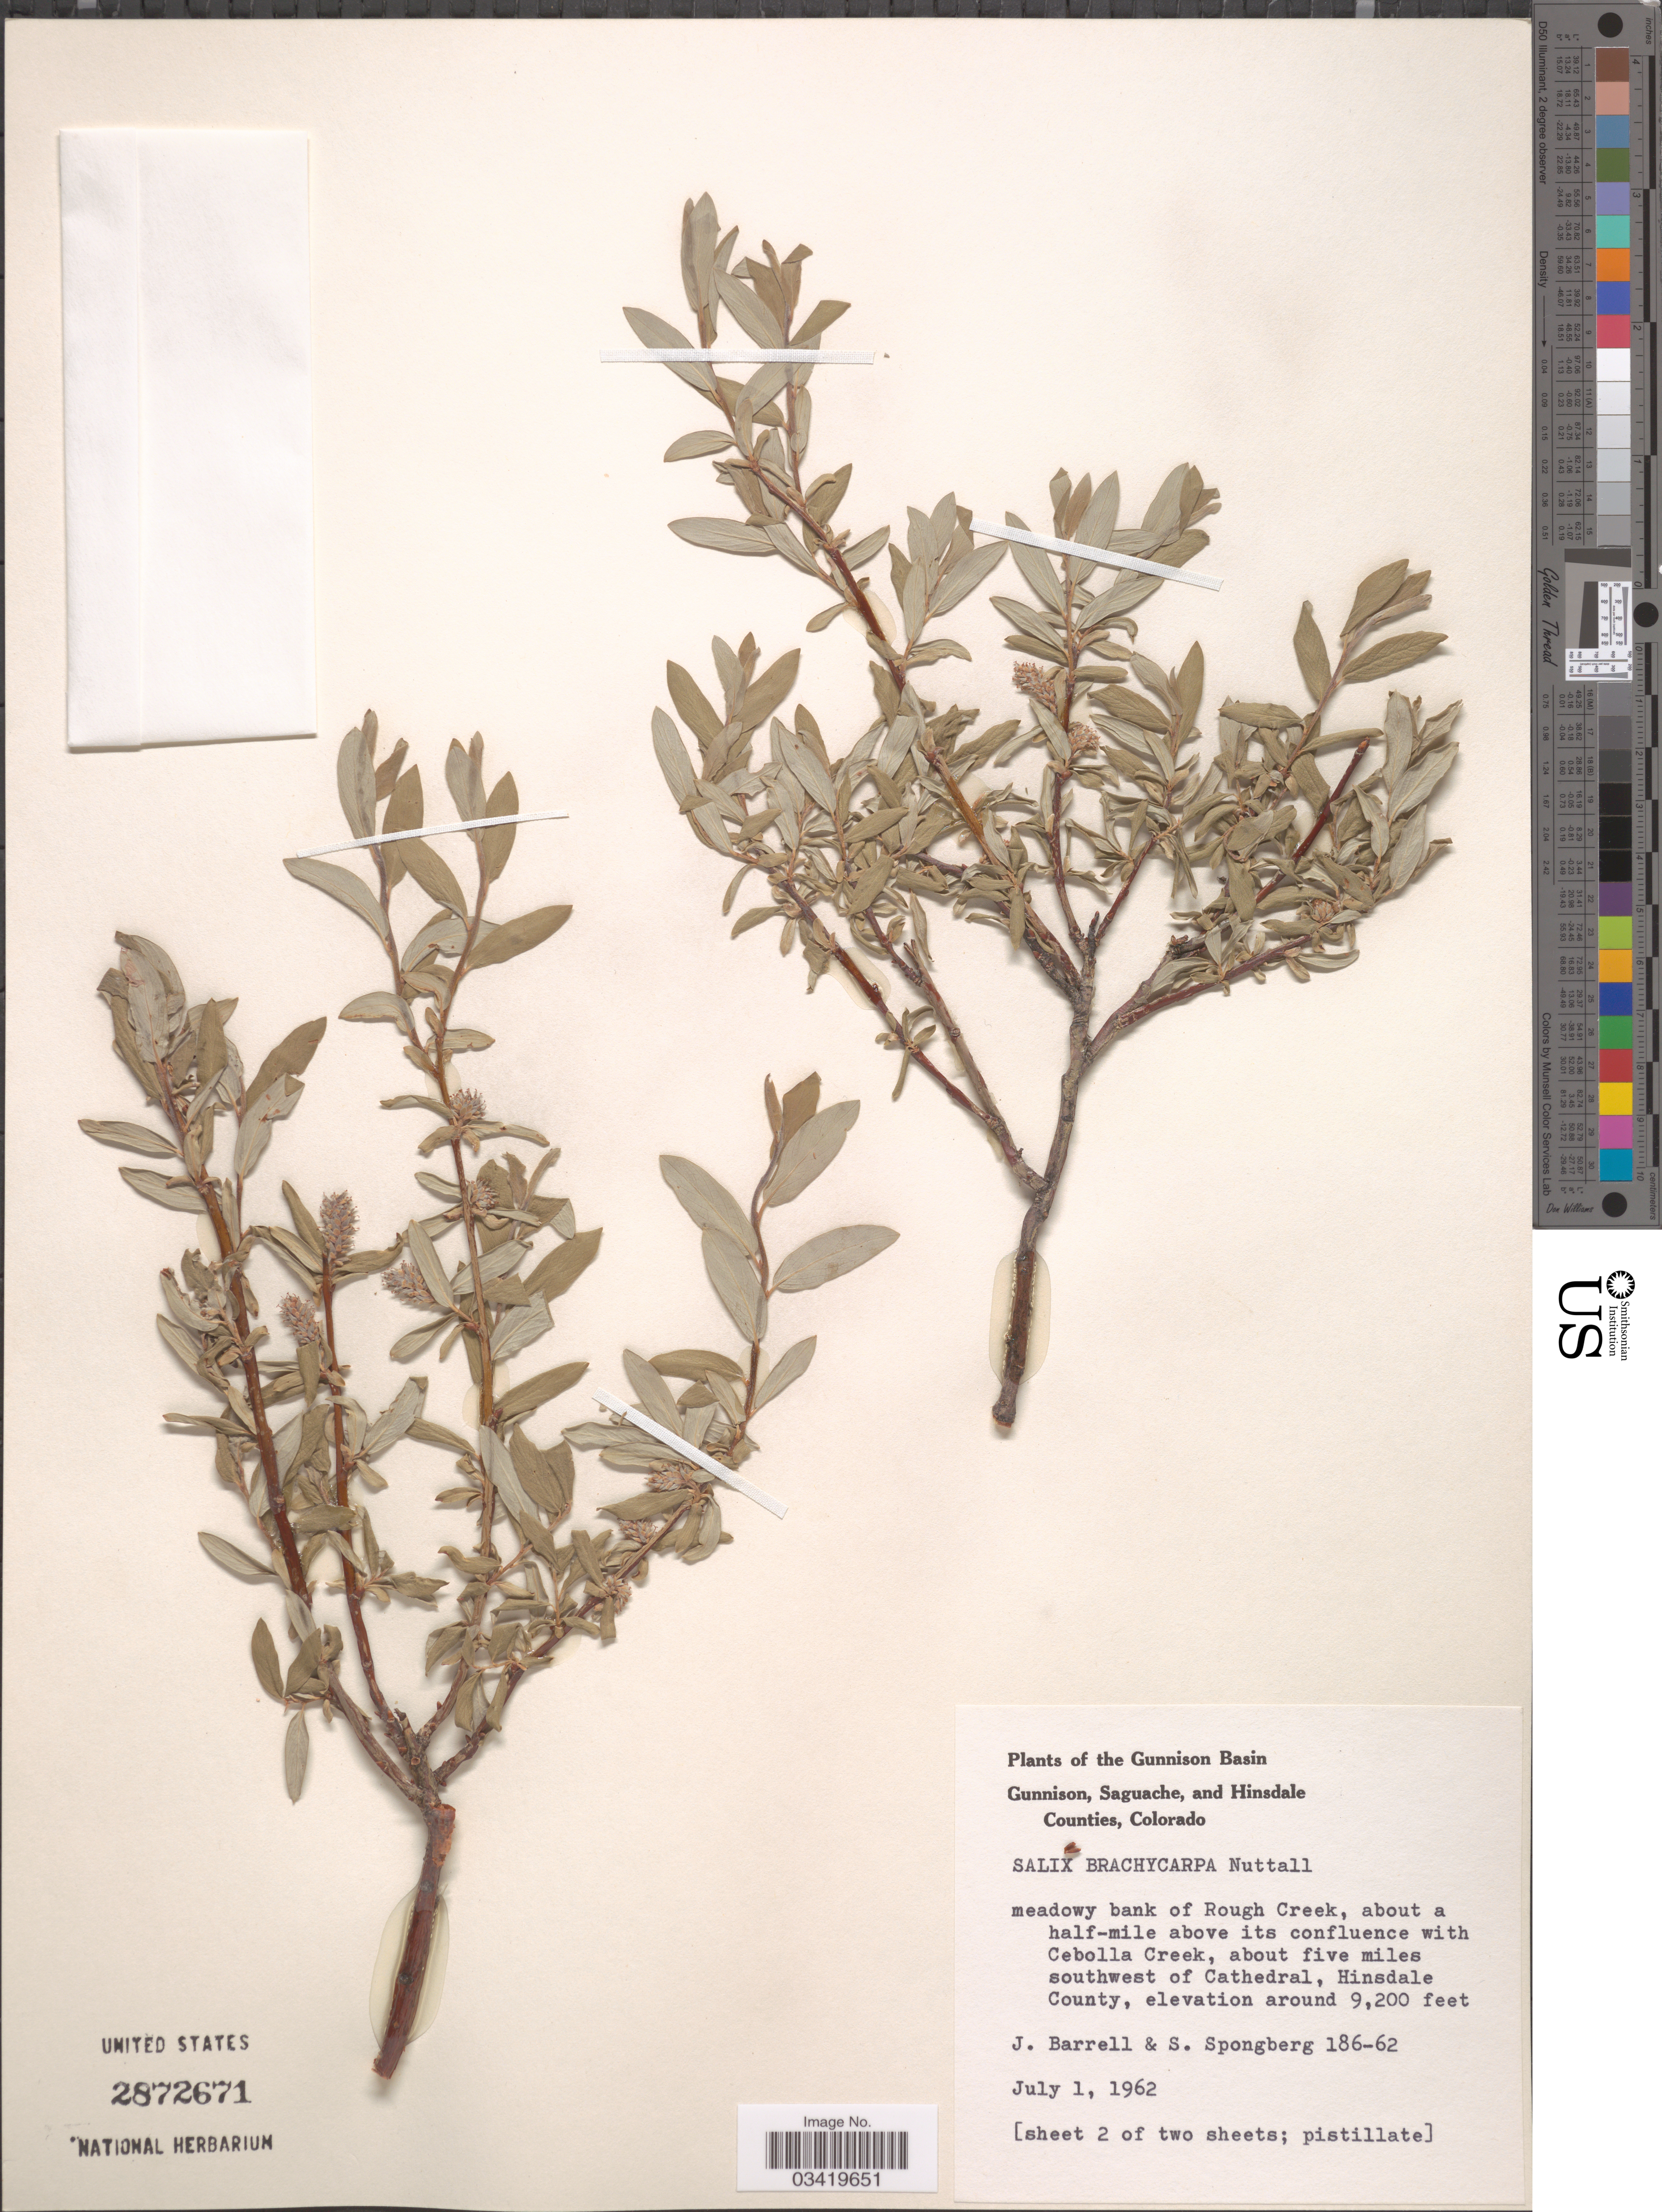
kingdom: Plantae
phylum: Tracheophyta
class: Magnoliopsida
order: Malpighiales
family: Salicaceae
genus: Salix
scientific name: Salix brachycarpa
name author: Nutt.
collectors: J. Barrell & S. A.Spongberg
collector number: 186-62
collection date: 1962-07-01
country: United States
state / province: Colorado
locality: The Gunnison Basin. Meadow bank of Rough Creek, about a half-mile above its confluence with Cebolla Creek, about five miles southwest of Cathedral, Hinsdale County.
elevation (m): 2804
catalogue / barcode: US 2872671